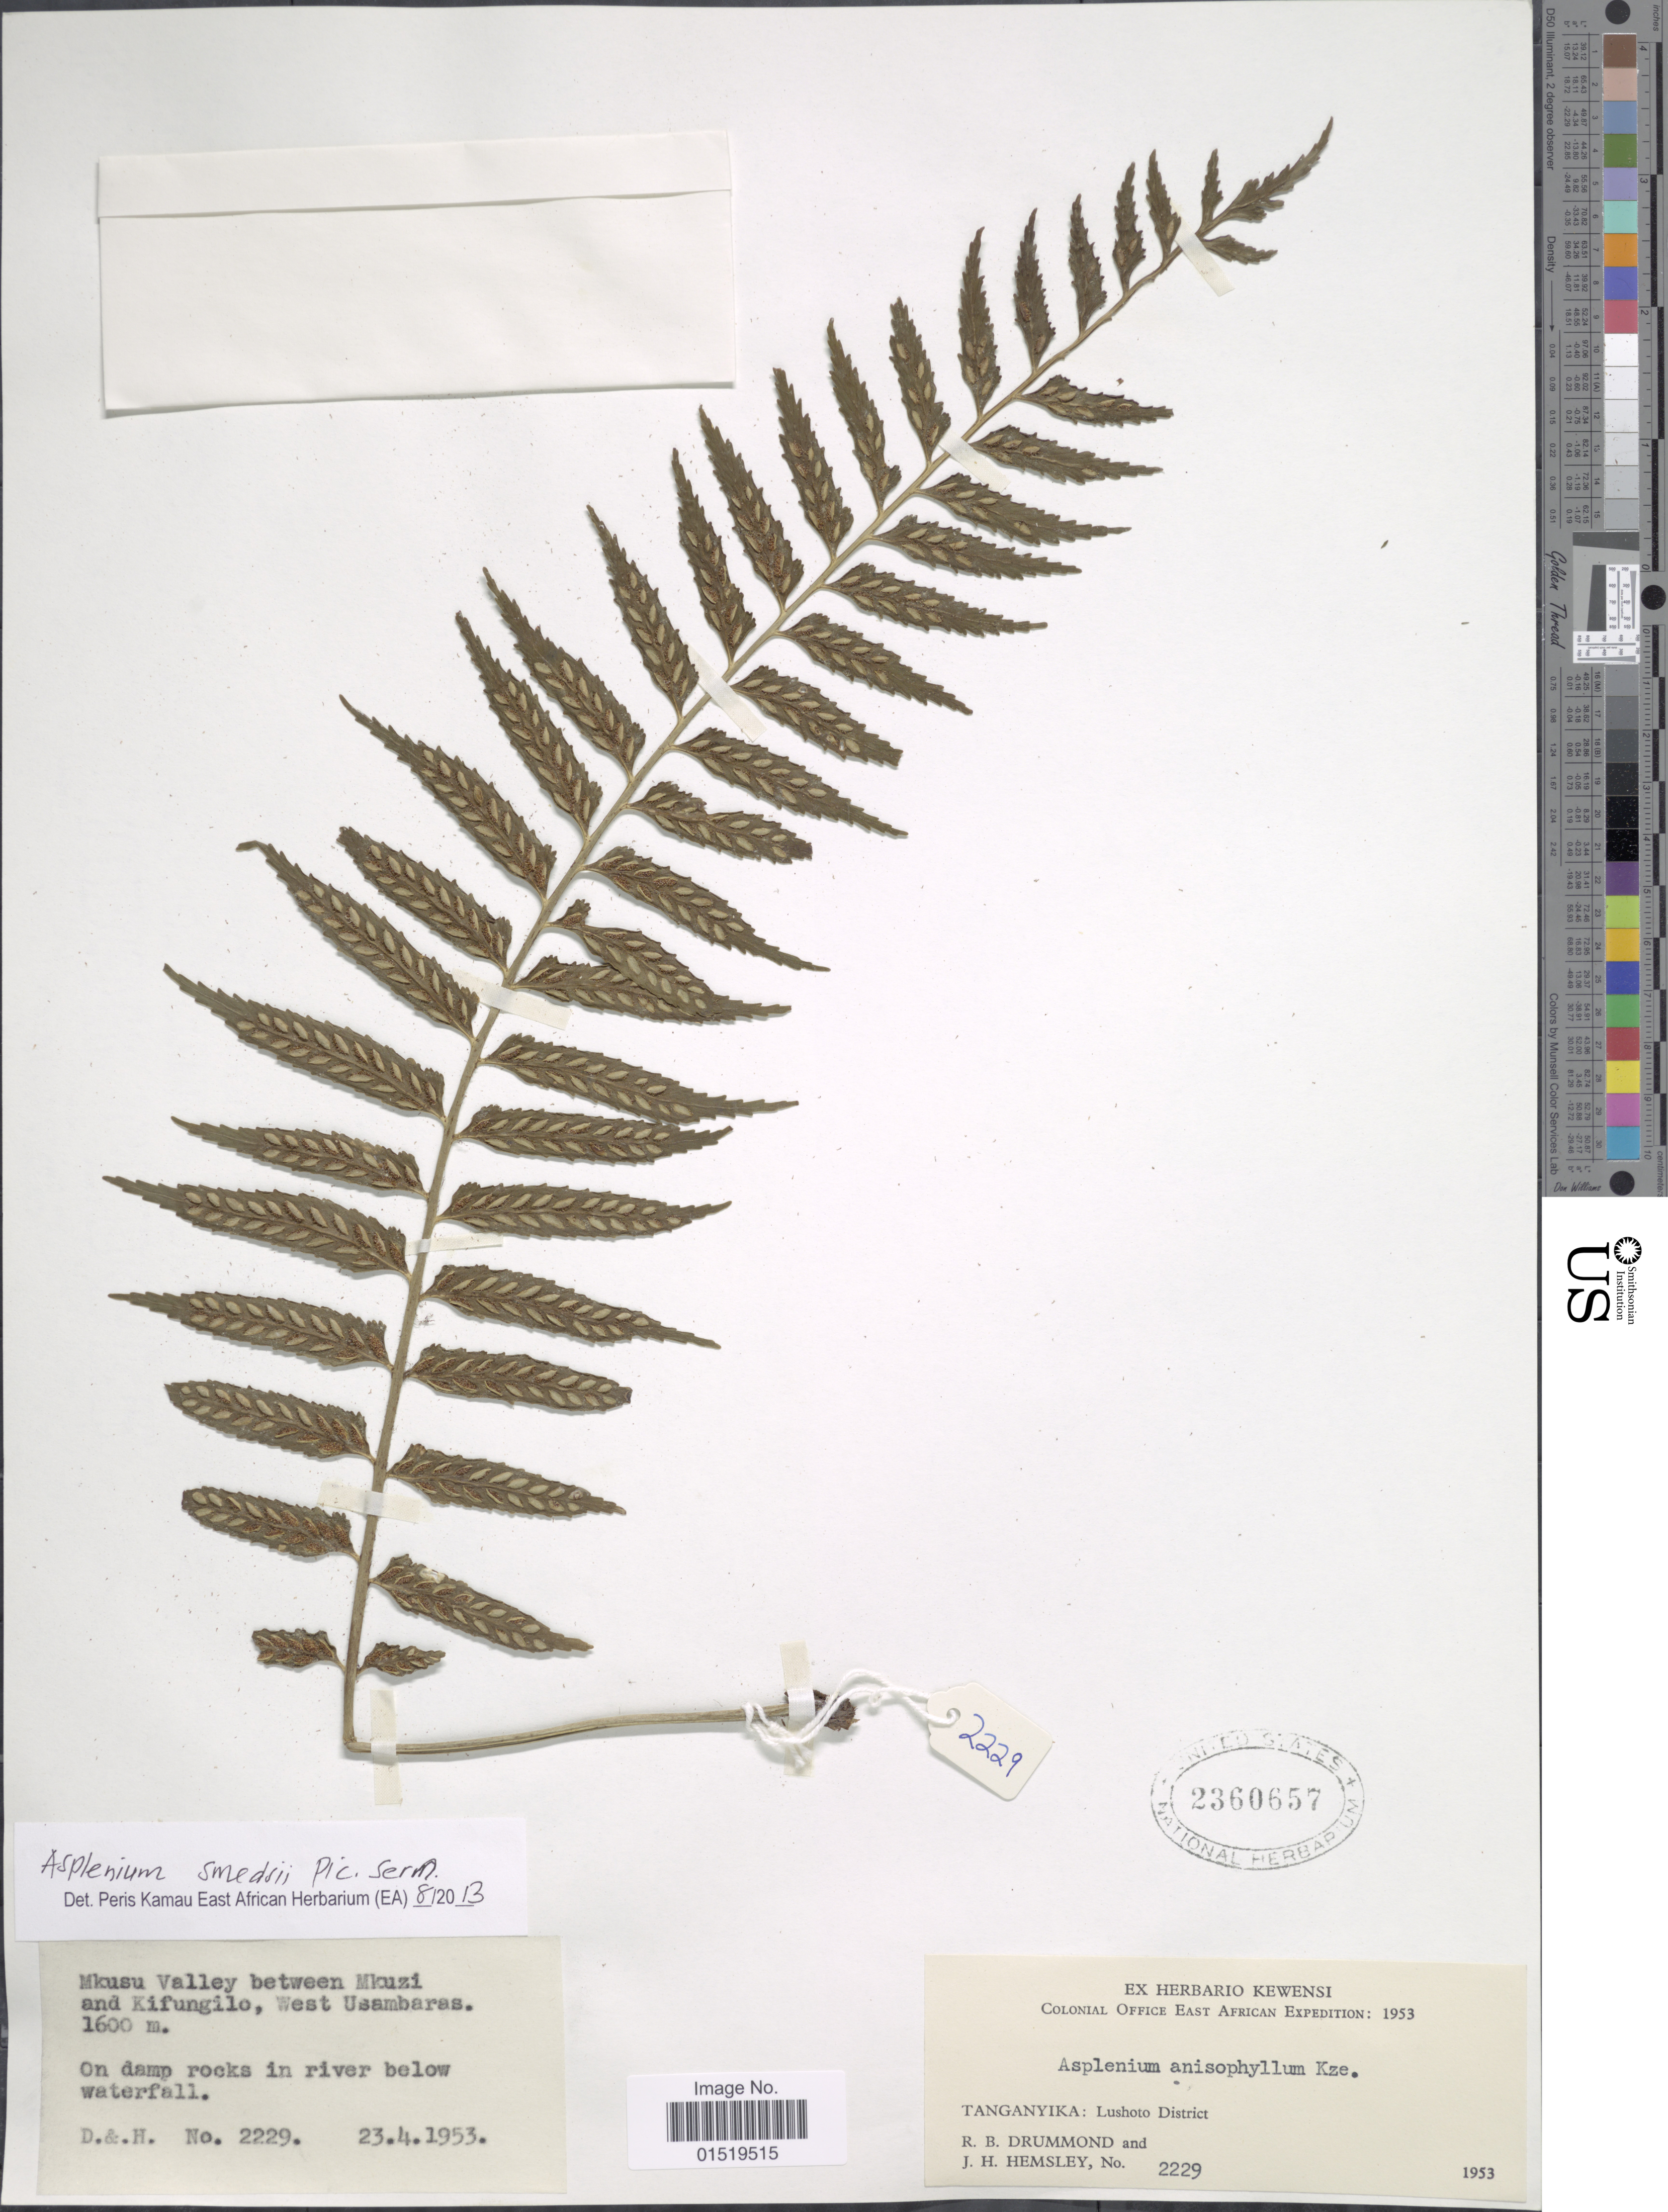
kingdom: Plantae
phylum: Tracheophyta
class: Polypodiopsida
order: Polypodiales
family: Aspleniaceae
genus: Asplenium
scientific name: Asplenium smedsii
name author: Pic. Serm.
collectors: R. Drummond & J. H. Hemsley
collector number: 2229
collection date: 1953-04-23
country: Tanzania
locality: Tanganyika: Lushoto District. Mkusu Valley between Mkuzi and Kifungilo, West Usambaras.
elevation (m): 1600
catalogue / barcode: US 2360657